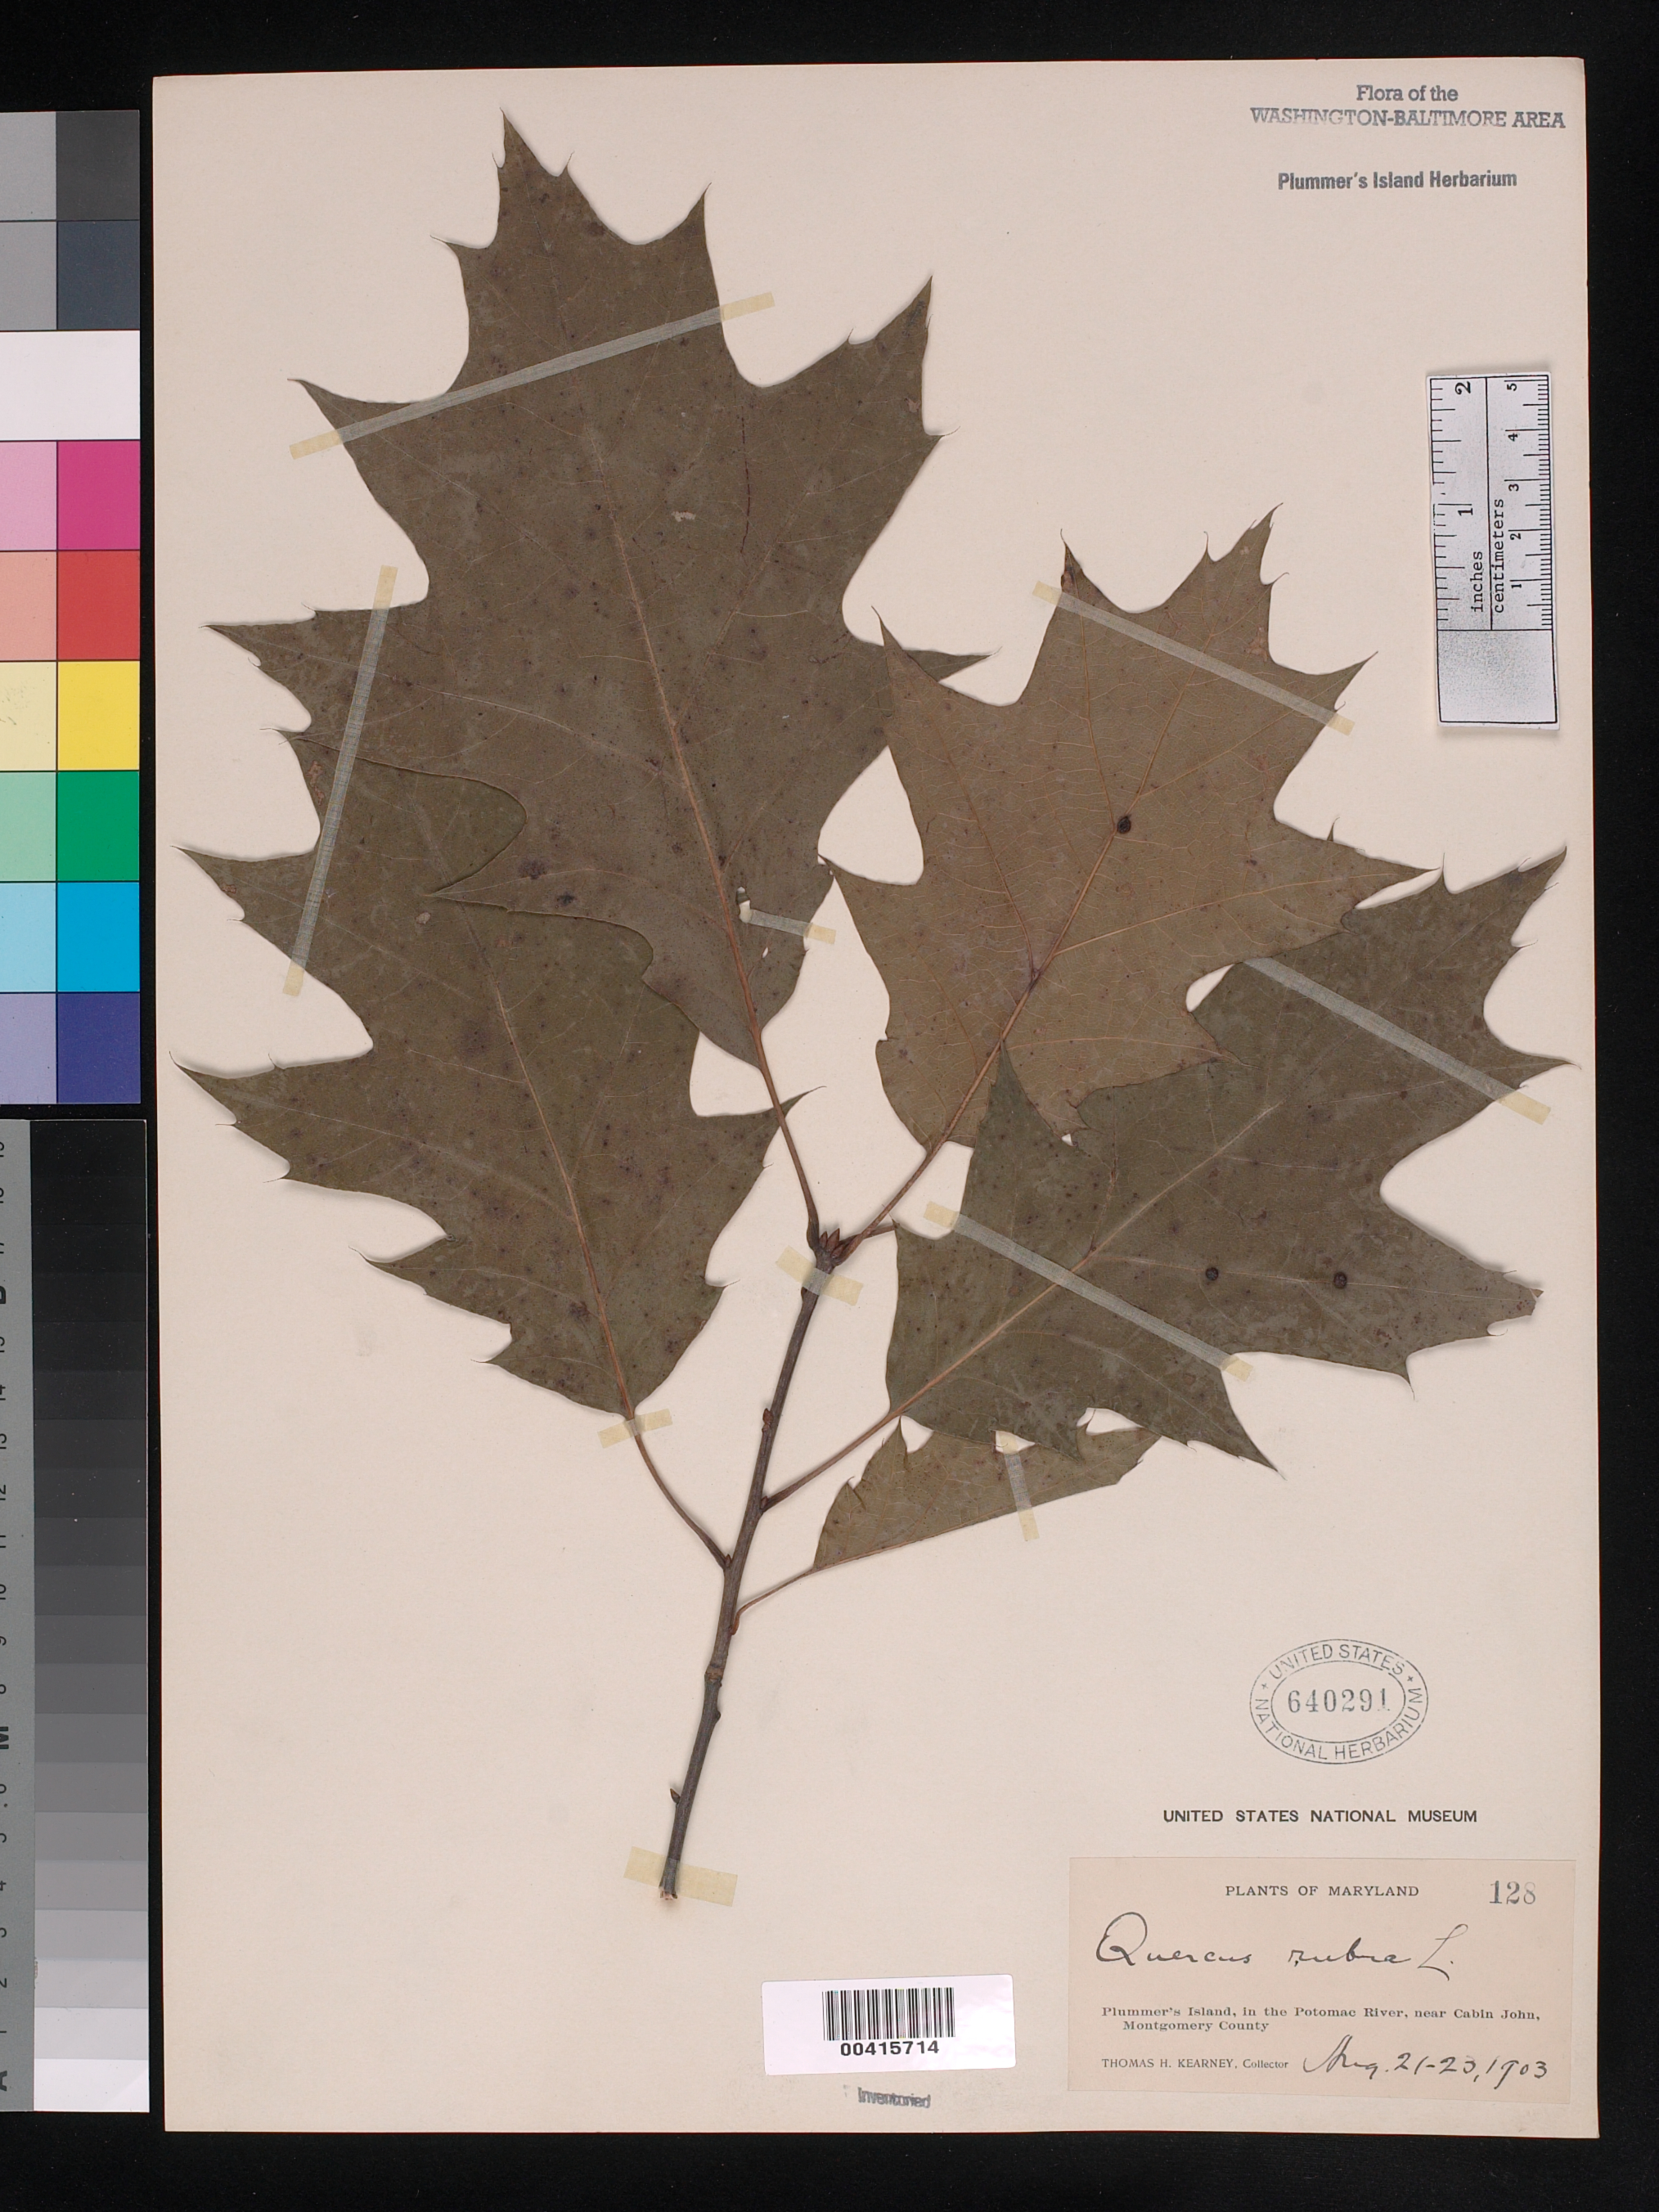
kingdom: Plantae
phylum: Tracheophyta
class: Magnoliopsida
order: Fagales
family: Fagaceae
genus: Quercus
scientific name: Quercus rubra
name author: L.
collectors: T. H. Kearney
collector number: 128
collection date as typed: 21 Aug 1903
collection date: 1903-08-21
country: United States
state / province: Maryland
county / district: Montgomery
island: Plummers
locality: Plummer's Island C. & O. Canal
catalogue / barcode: US 640291